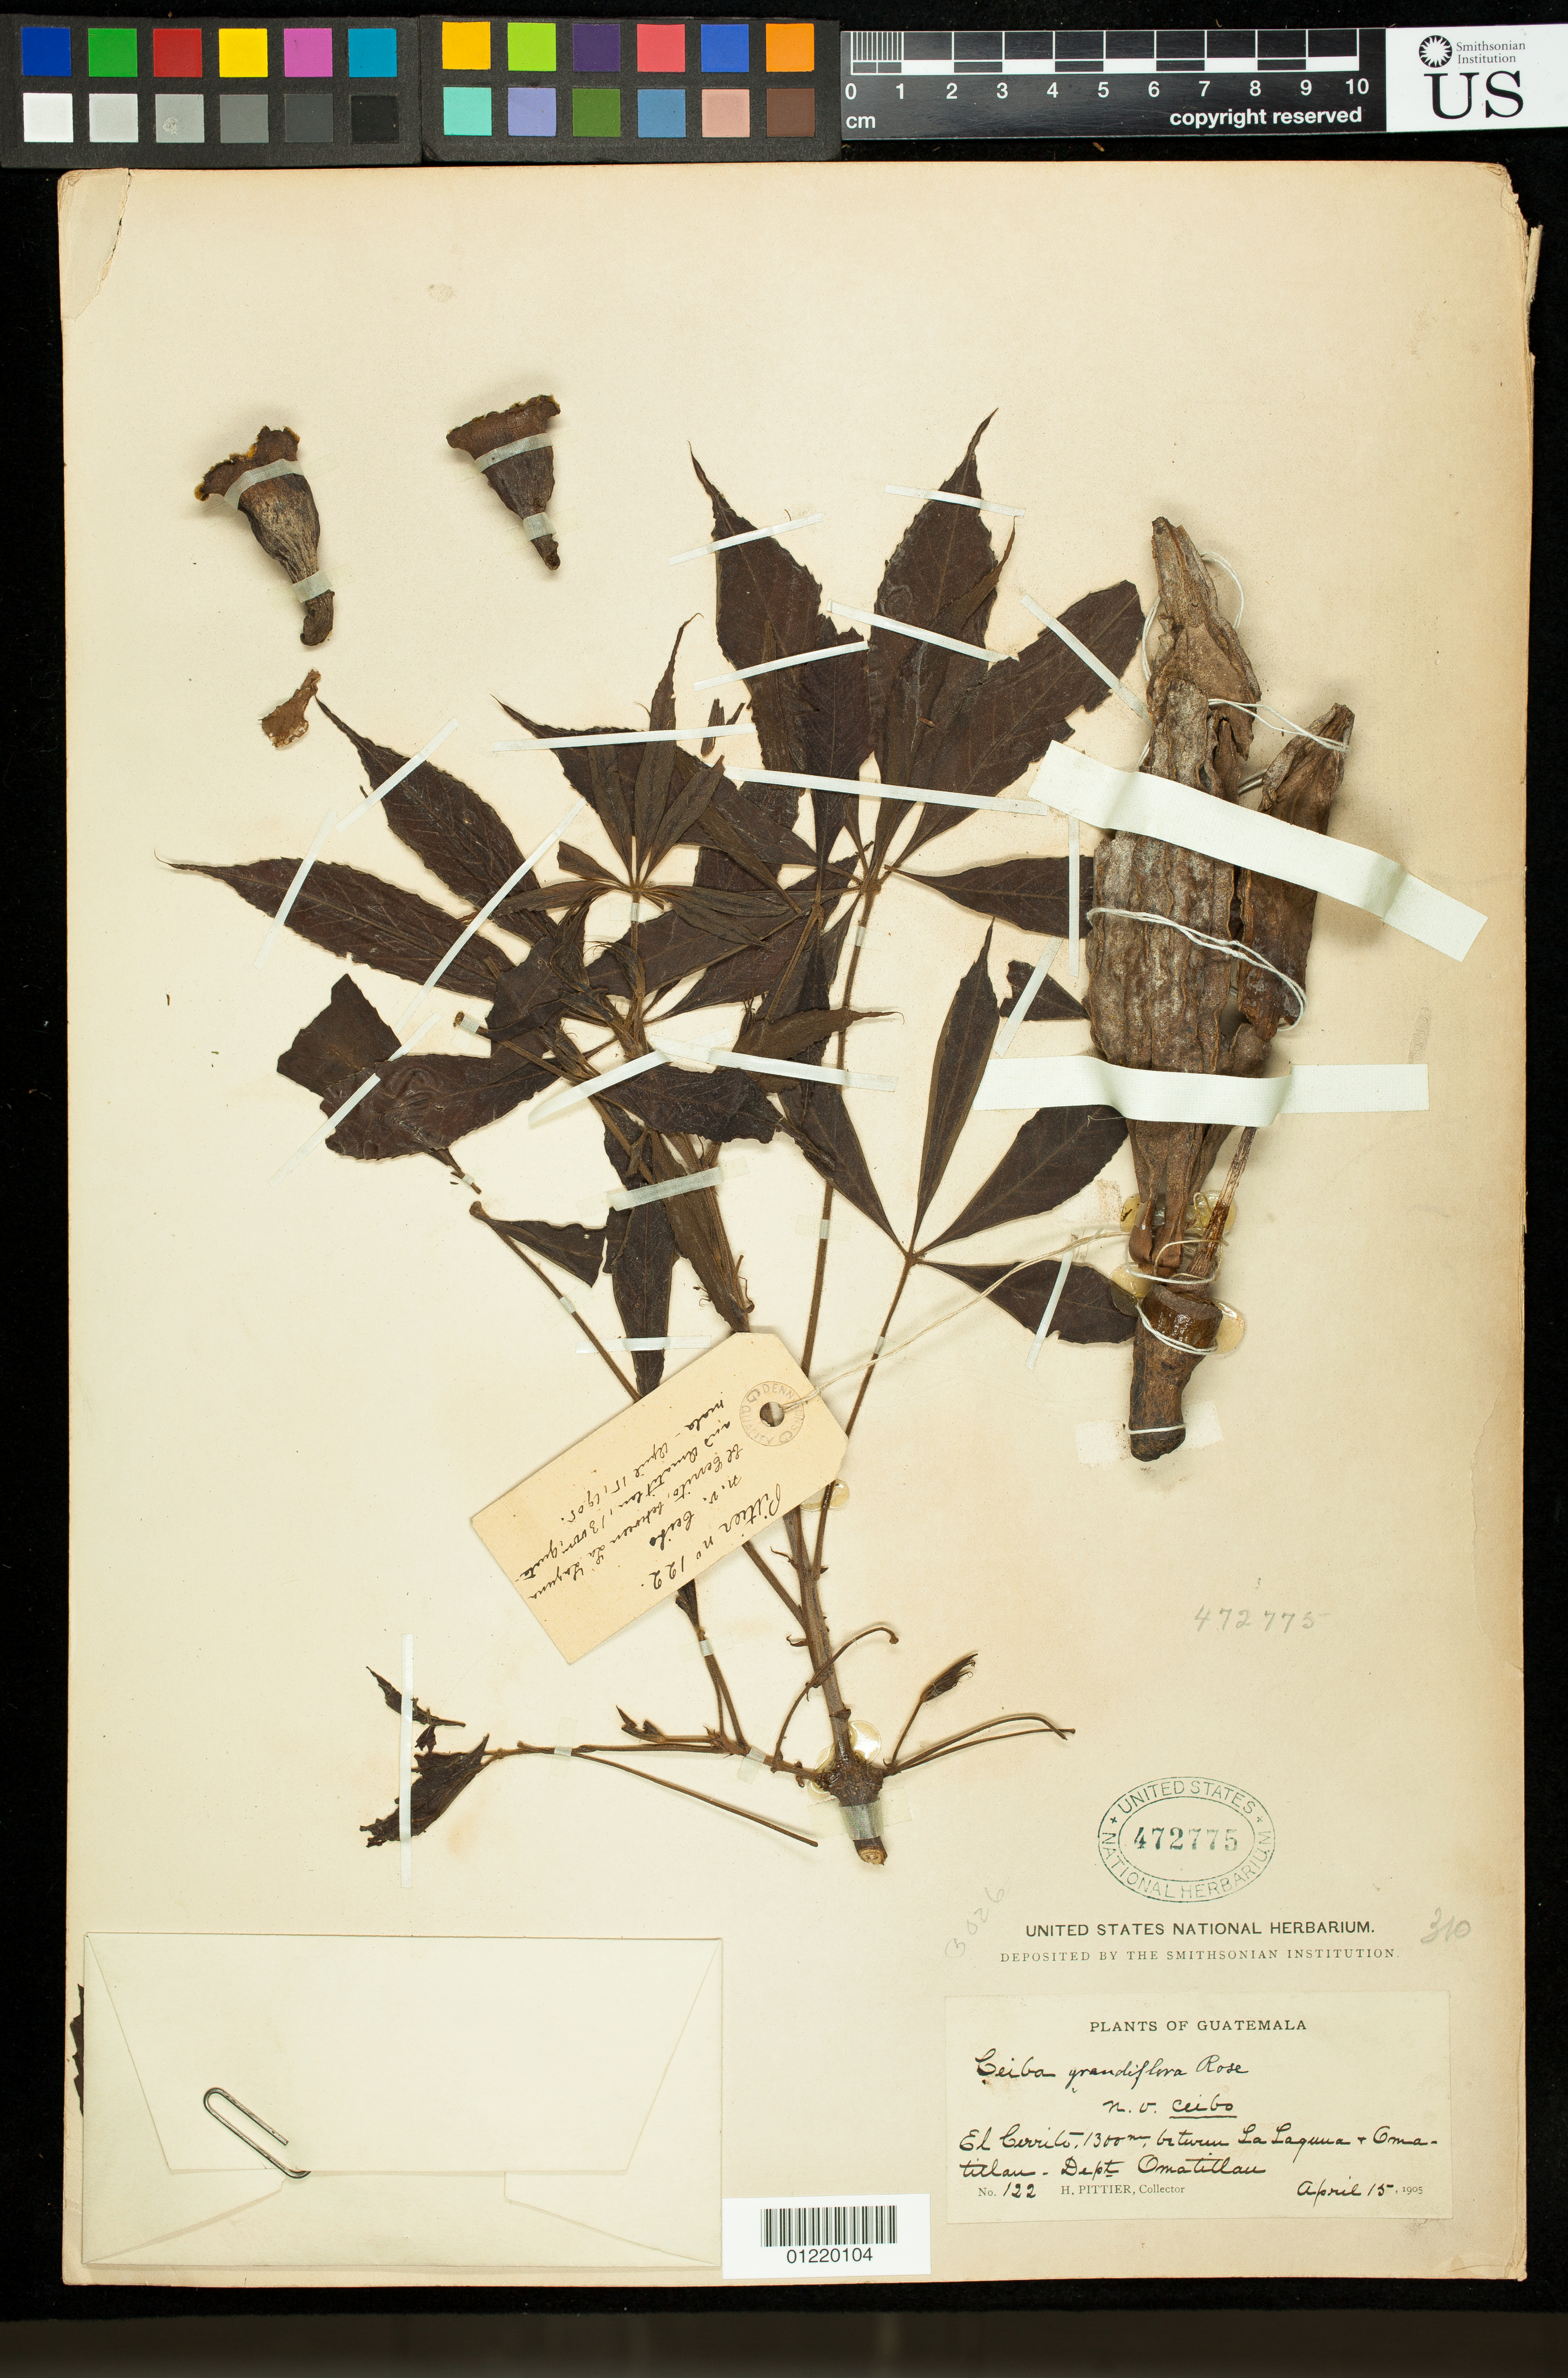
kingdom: Plantae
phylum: Tracheophyta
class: Magnoliopsida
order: Malvales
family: Malvaceae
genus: Ceiba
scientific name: Ceiba grandiflora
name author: Rose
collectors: H. F. Pittier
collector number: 122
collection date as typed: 4/15/1905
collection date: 1905-04-15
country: Guatemala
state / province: Guatemala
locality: El Cerrito, between La Laguna & Omatitlan - Dept. Omatitlan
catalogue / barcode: US 472775